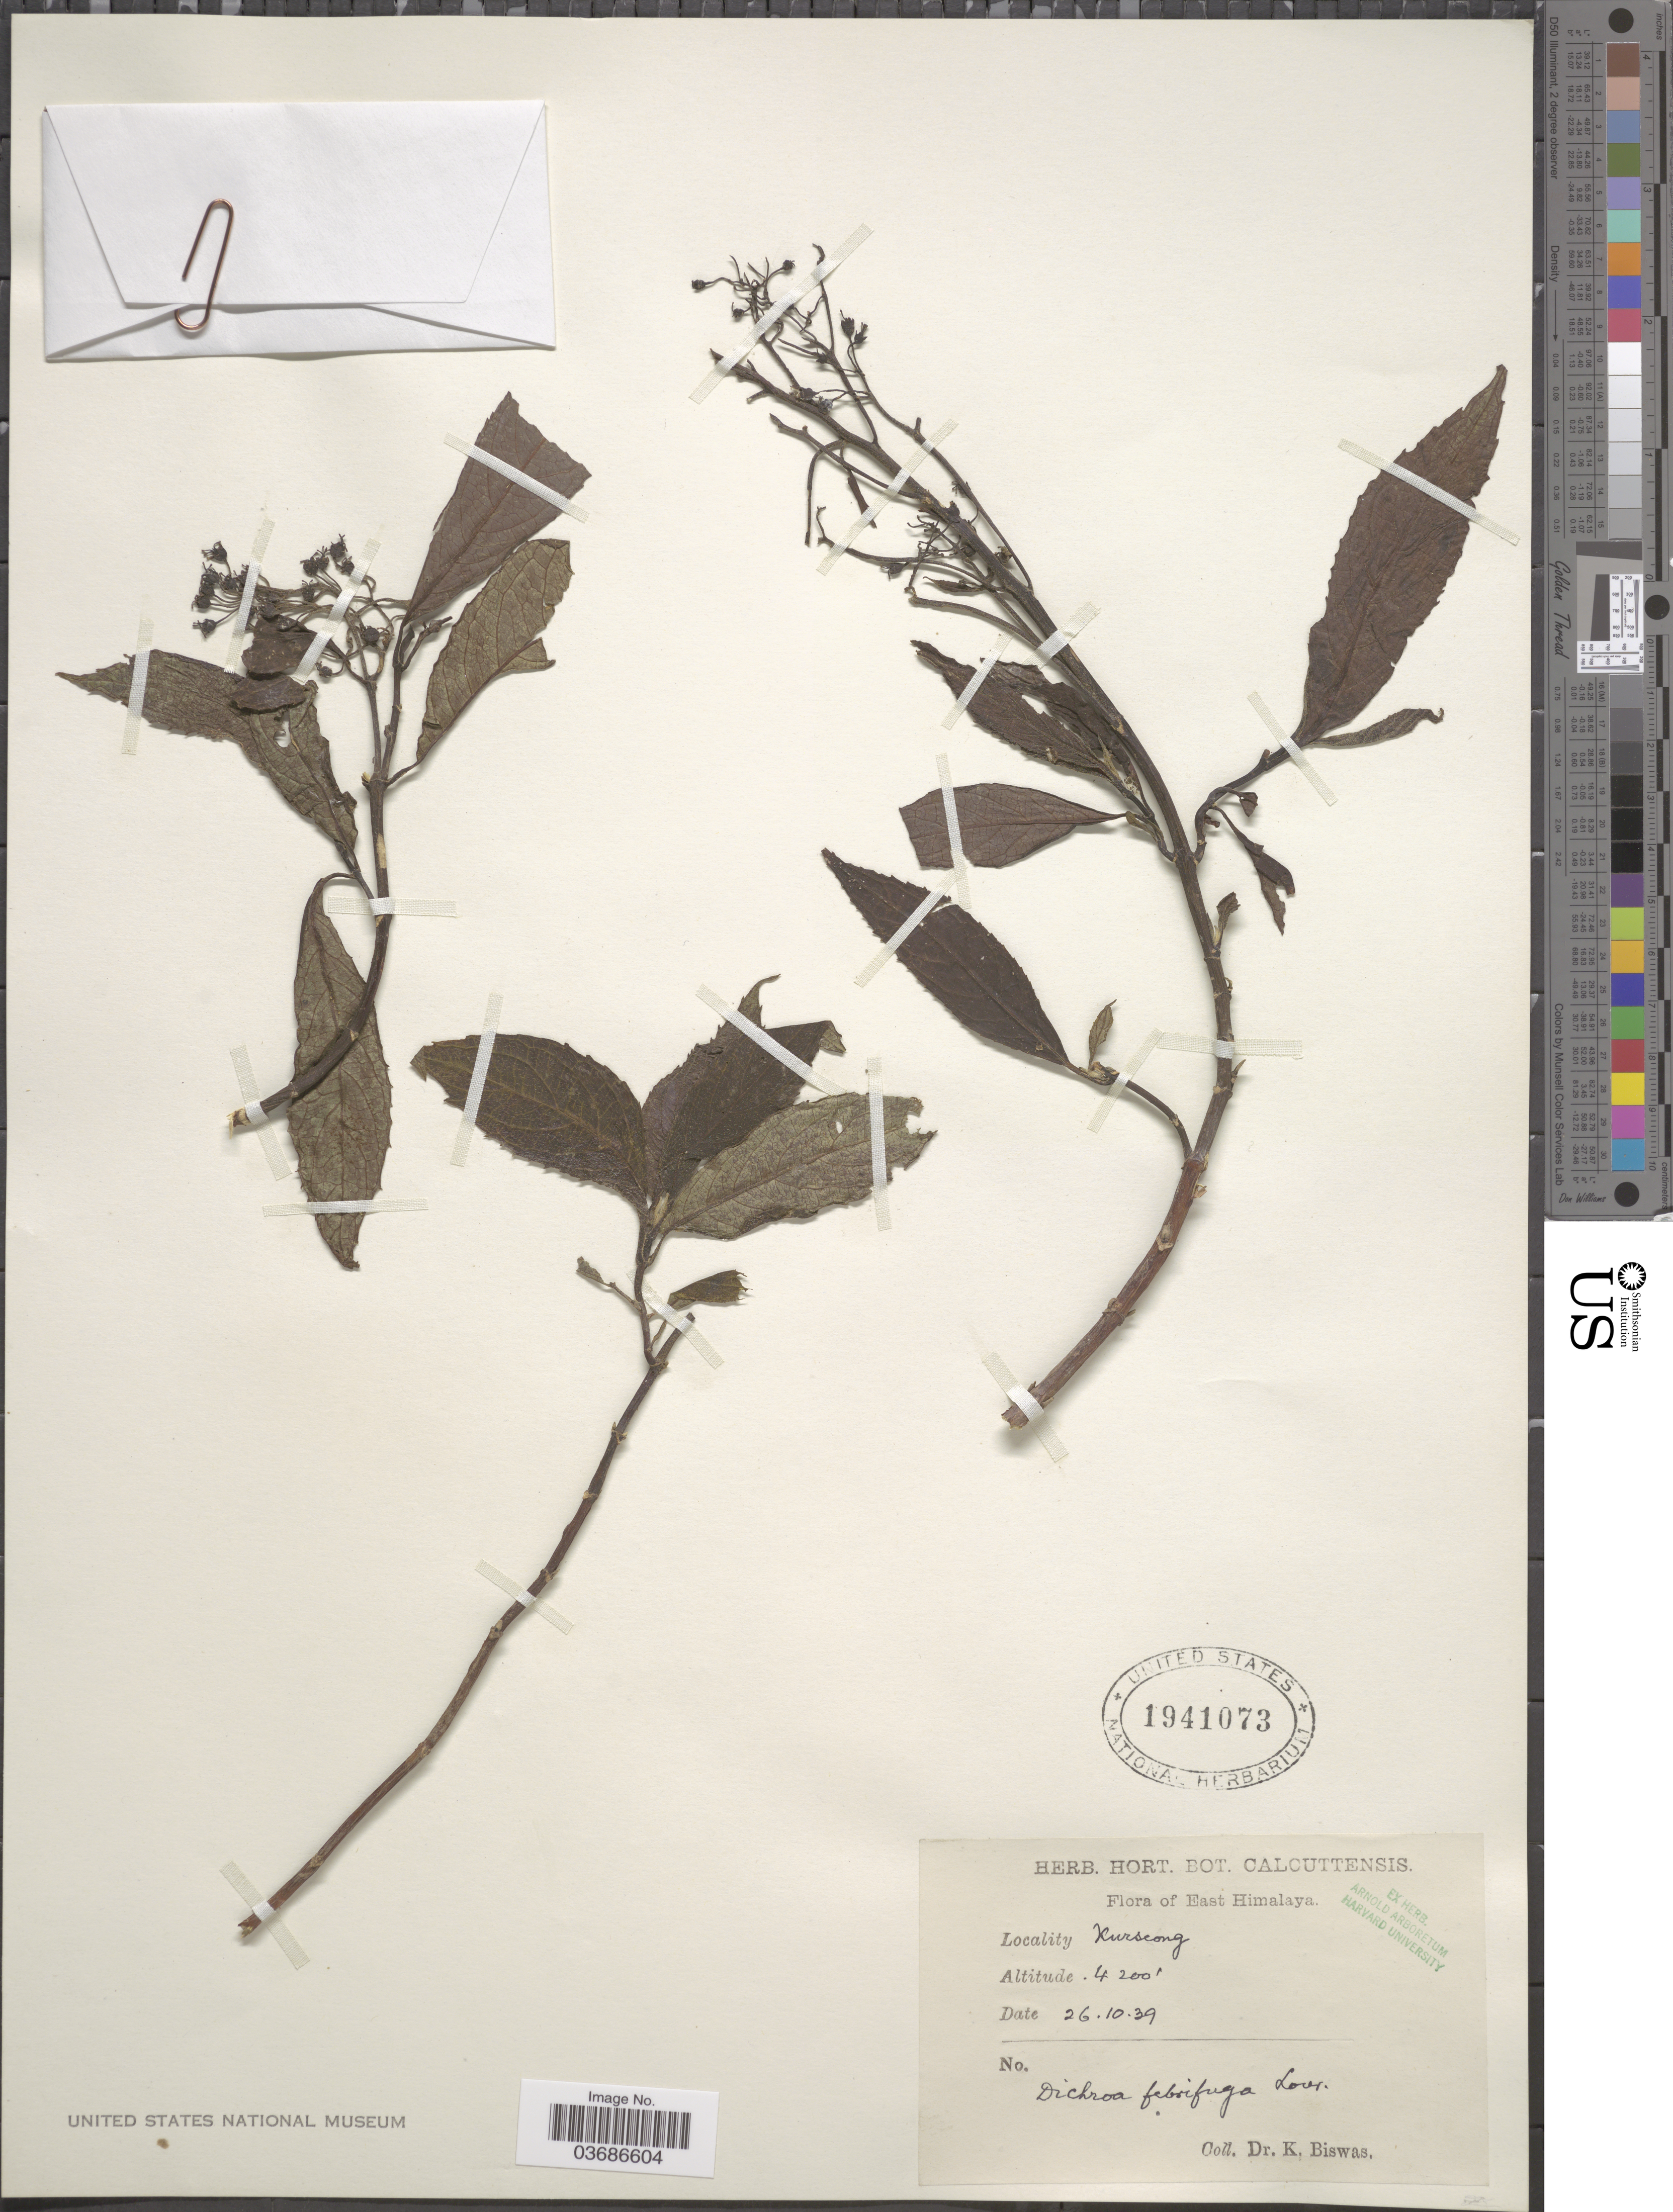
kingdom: Plantae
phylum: Tracheophyta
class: Magnoliopsida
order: Cornales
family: Hydrangeaceae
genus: Hydrangea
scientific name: Hydrangea febrifuga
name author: (Lour.) Y. De Smet & C. Granados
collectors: K. Biswas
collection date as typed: Transcribed d/m/y: 26/10/39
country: India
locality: East Himalaya. Kurseong.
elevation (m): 1280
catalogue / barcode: US 1941073